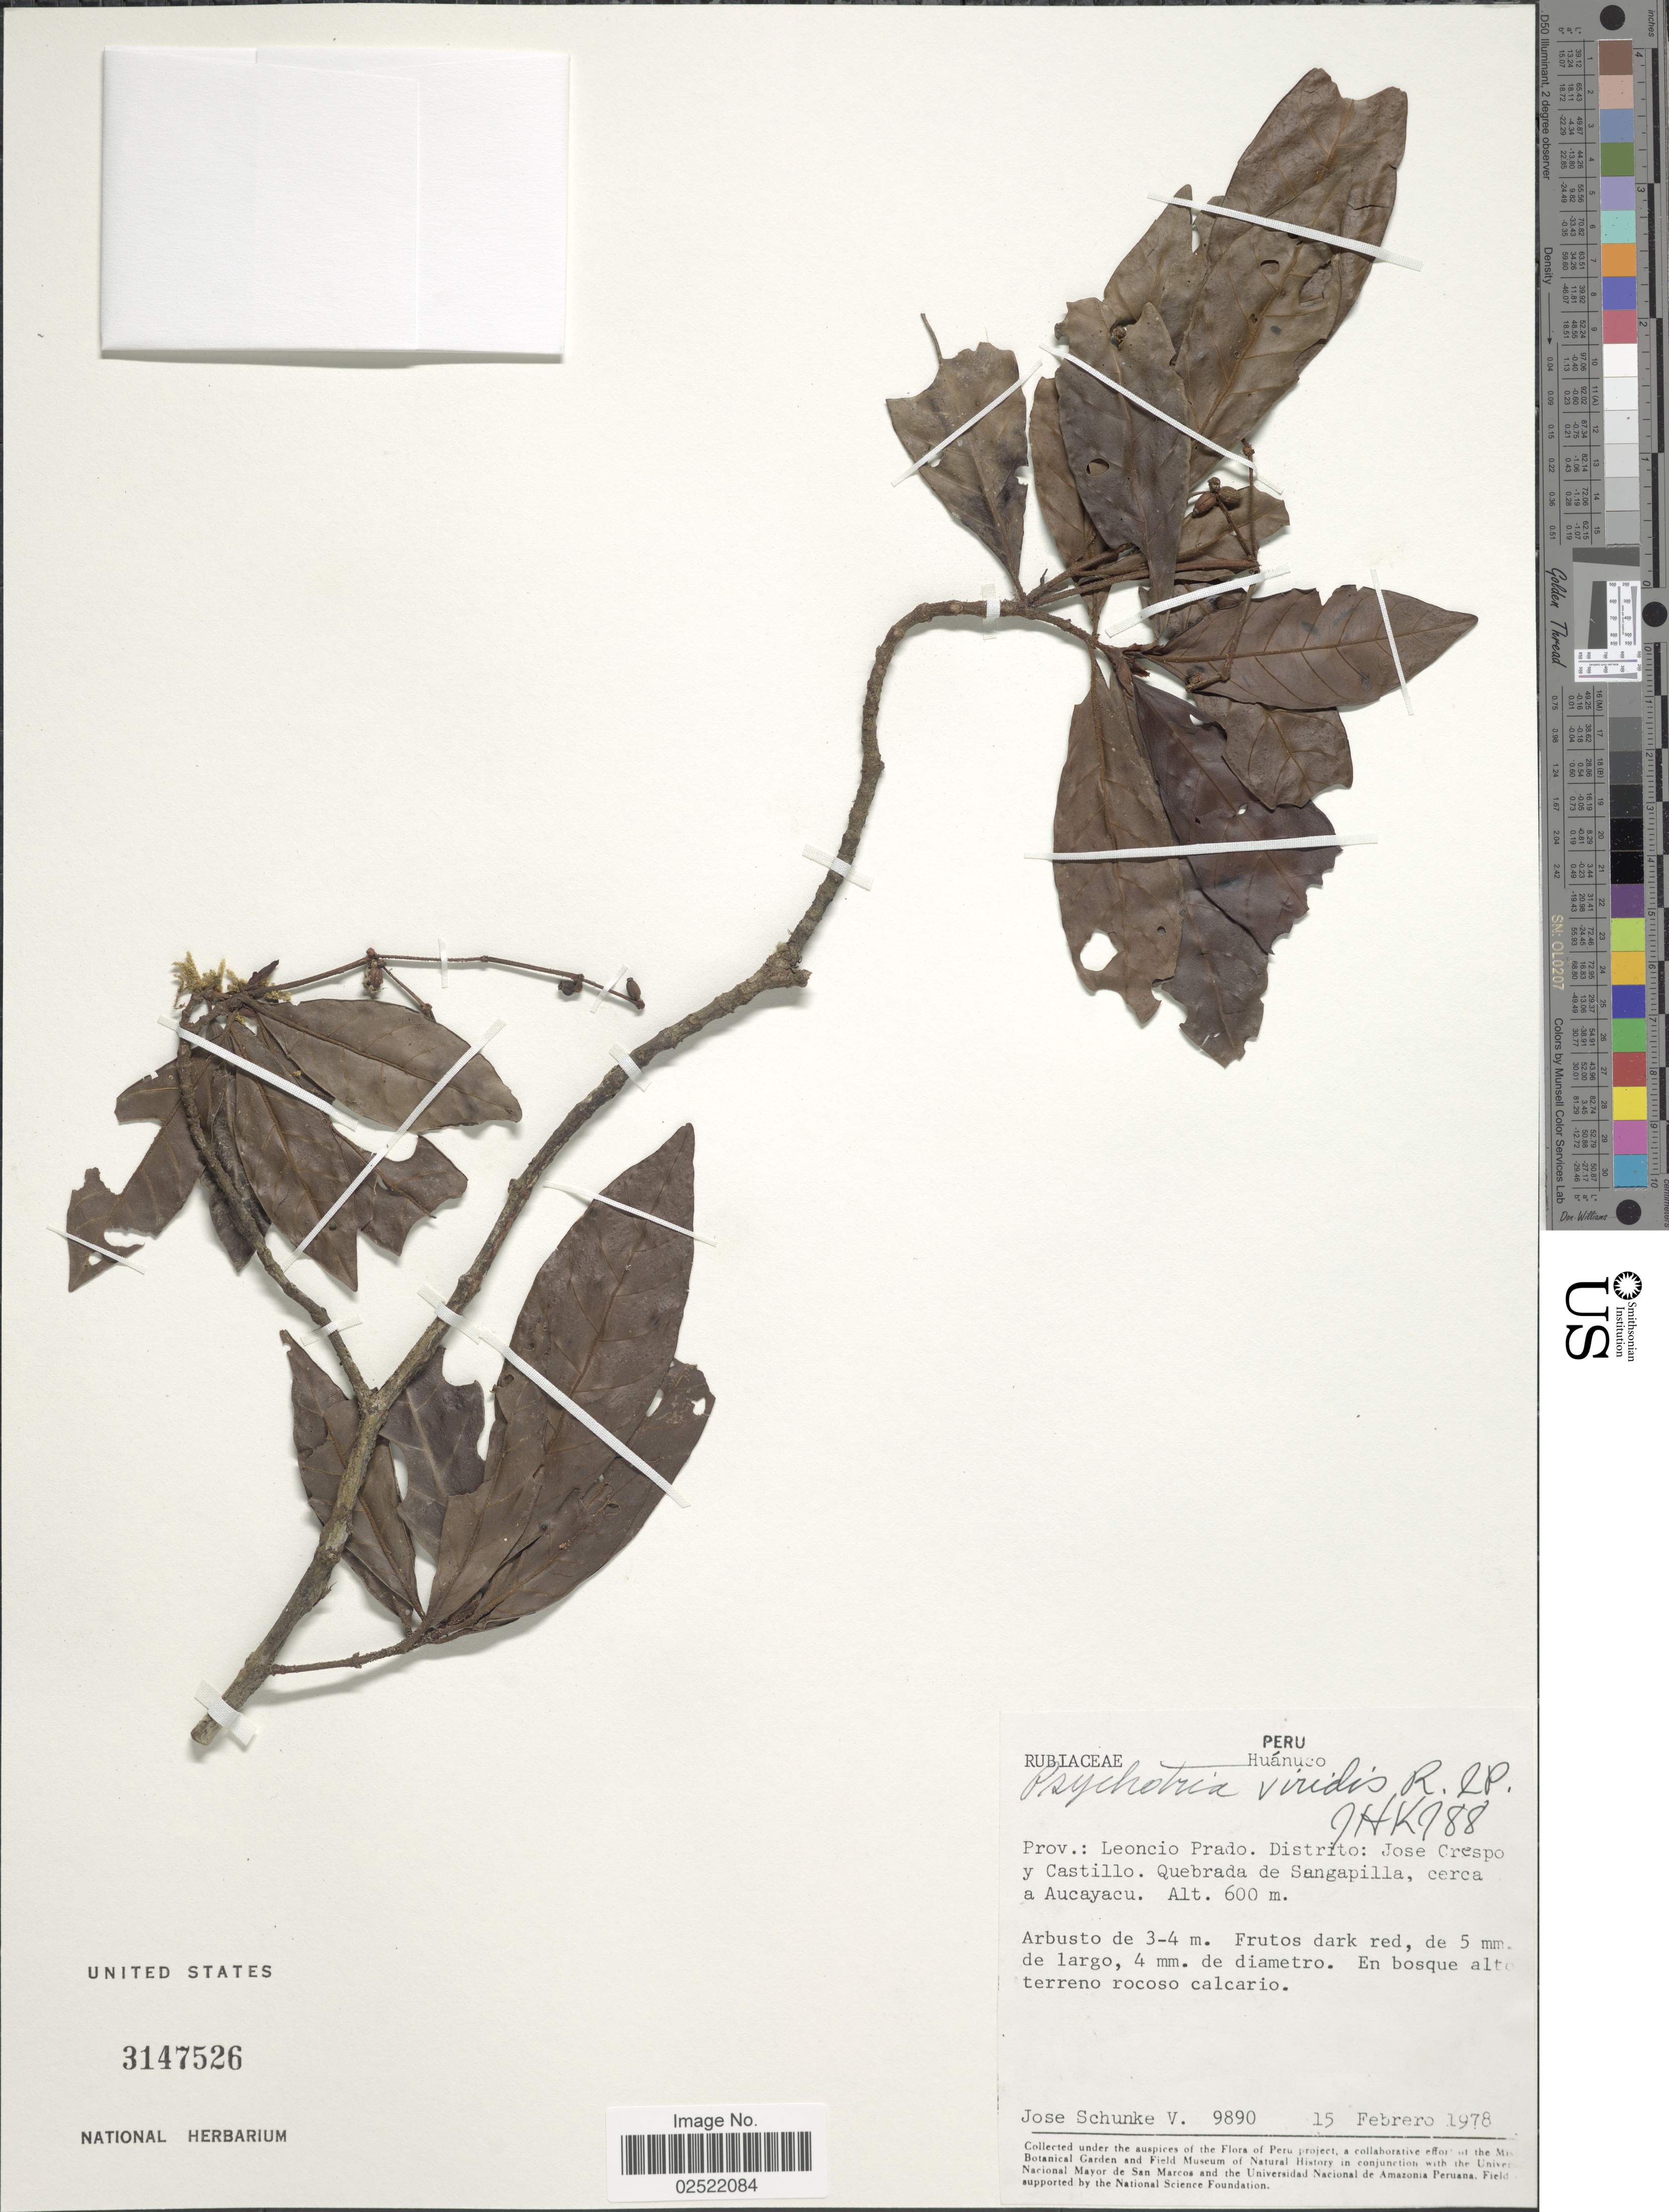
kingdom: Plantae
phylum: Tracheophyta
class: Magnoliopsida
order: Gentianales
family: Rubiaceae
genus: Psychotria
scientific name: Psychotria viridis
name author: Ruiz & Pav.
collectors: J. Schunke Vigo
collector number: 9890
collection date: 1978-02-15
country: Peru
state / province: Huánuco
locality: Prov.: Leoncio Prado. Distrito: Jose Crespo y Castillo. Quebrada de Sangapilla, cerca a Aucayacu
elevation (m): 600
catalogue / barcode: US 3147526